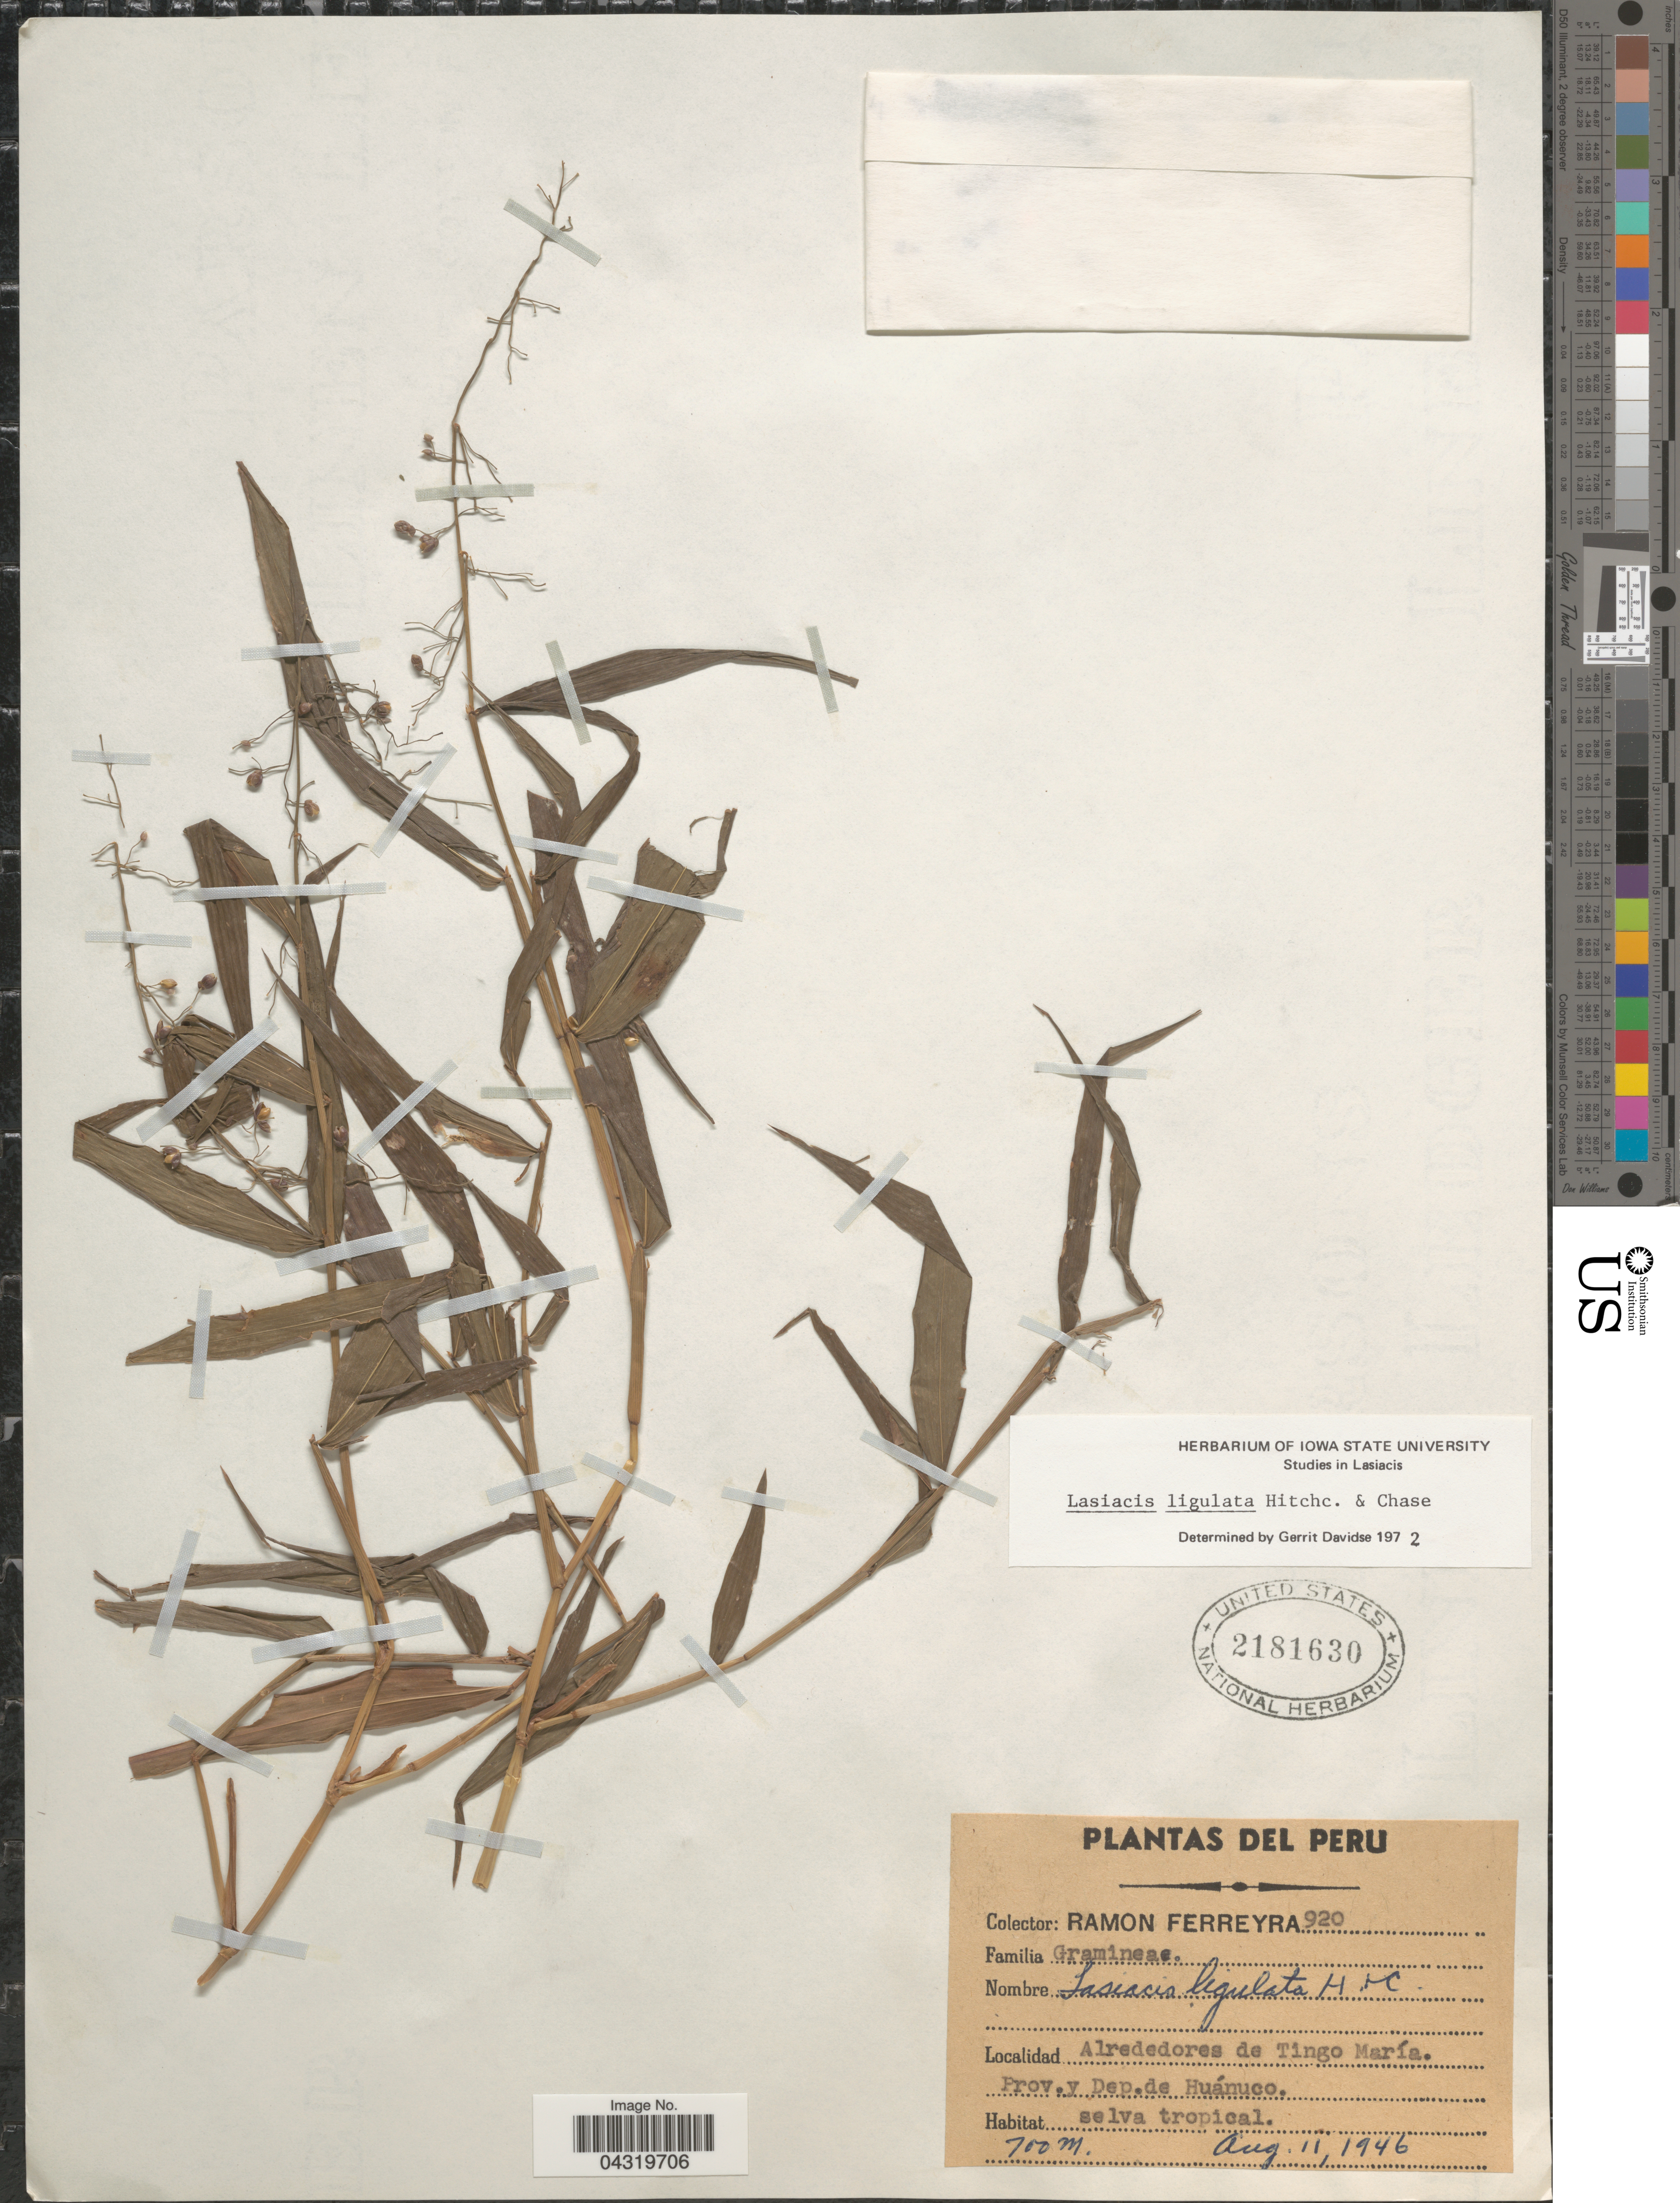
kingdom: Plantae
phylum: Tracheophyta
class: Liliopsida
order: Poales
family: Poaceae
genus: Lasiacis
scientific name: Lasiacis ligulata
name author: Hitchc. & Chase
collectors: R. A. Ferreyra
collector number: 920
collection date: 1946-08-11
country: Peru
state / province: Huánuco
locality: Alrededores de Tingo María. prov.y Dep.de Huánuco.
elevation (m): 700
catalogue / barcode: US 2181630